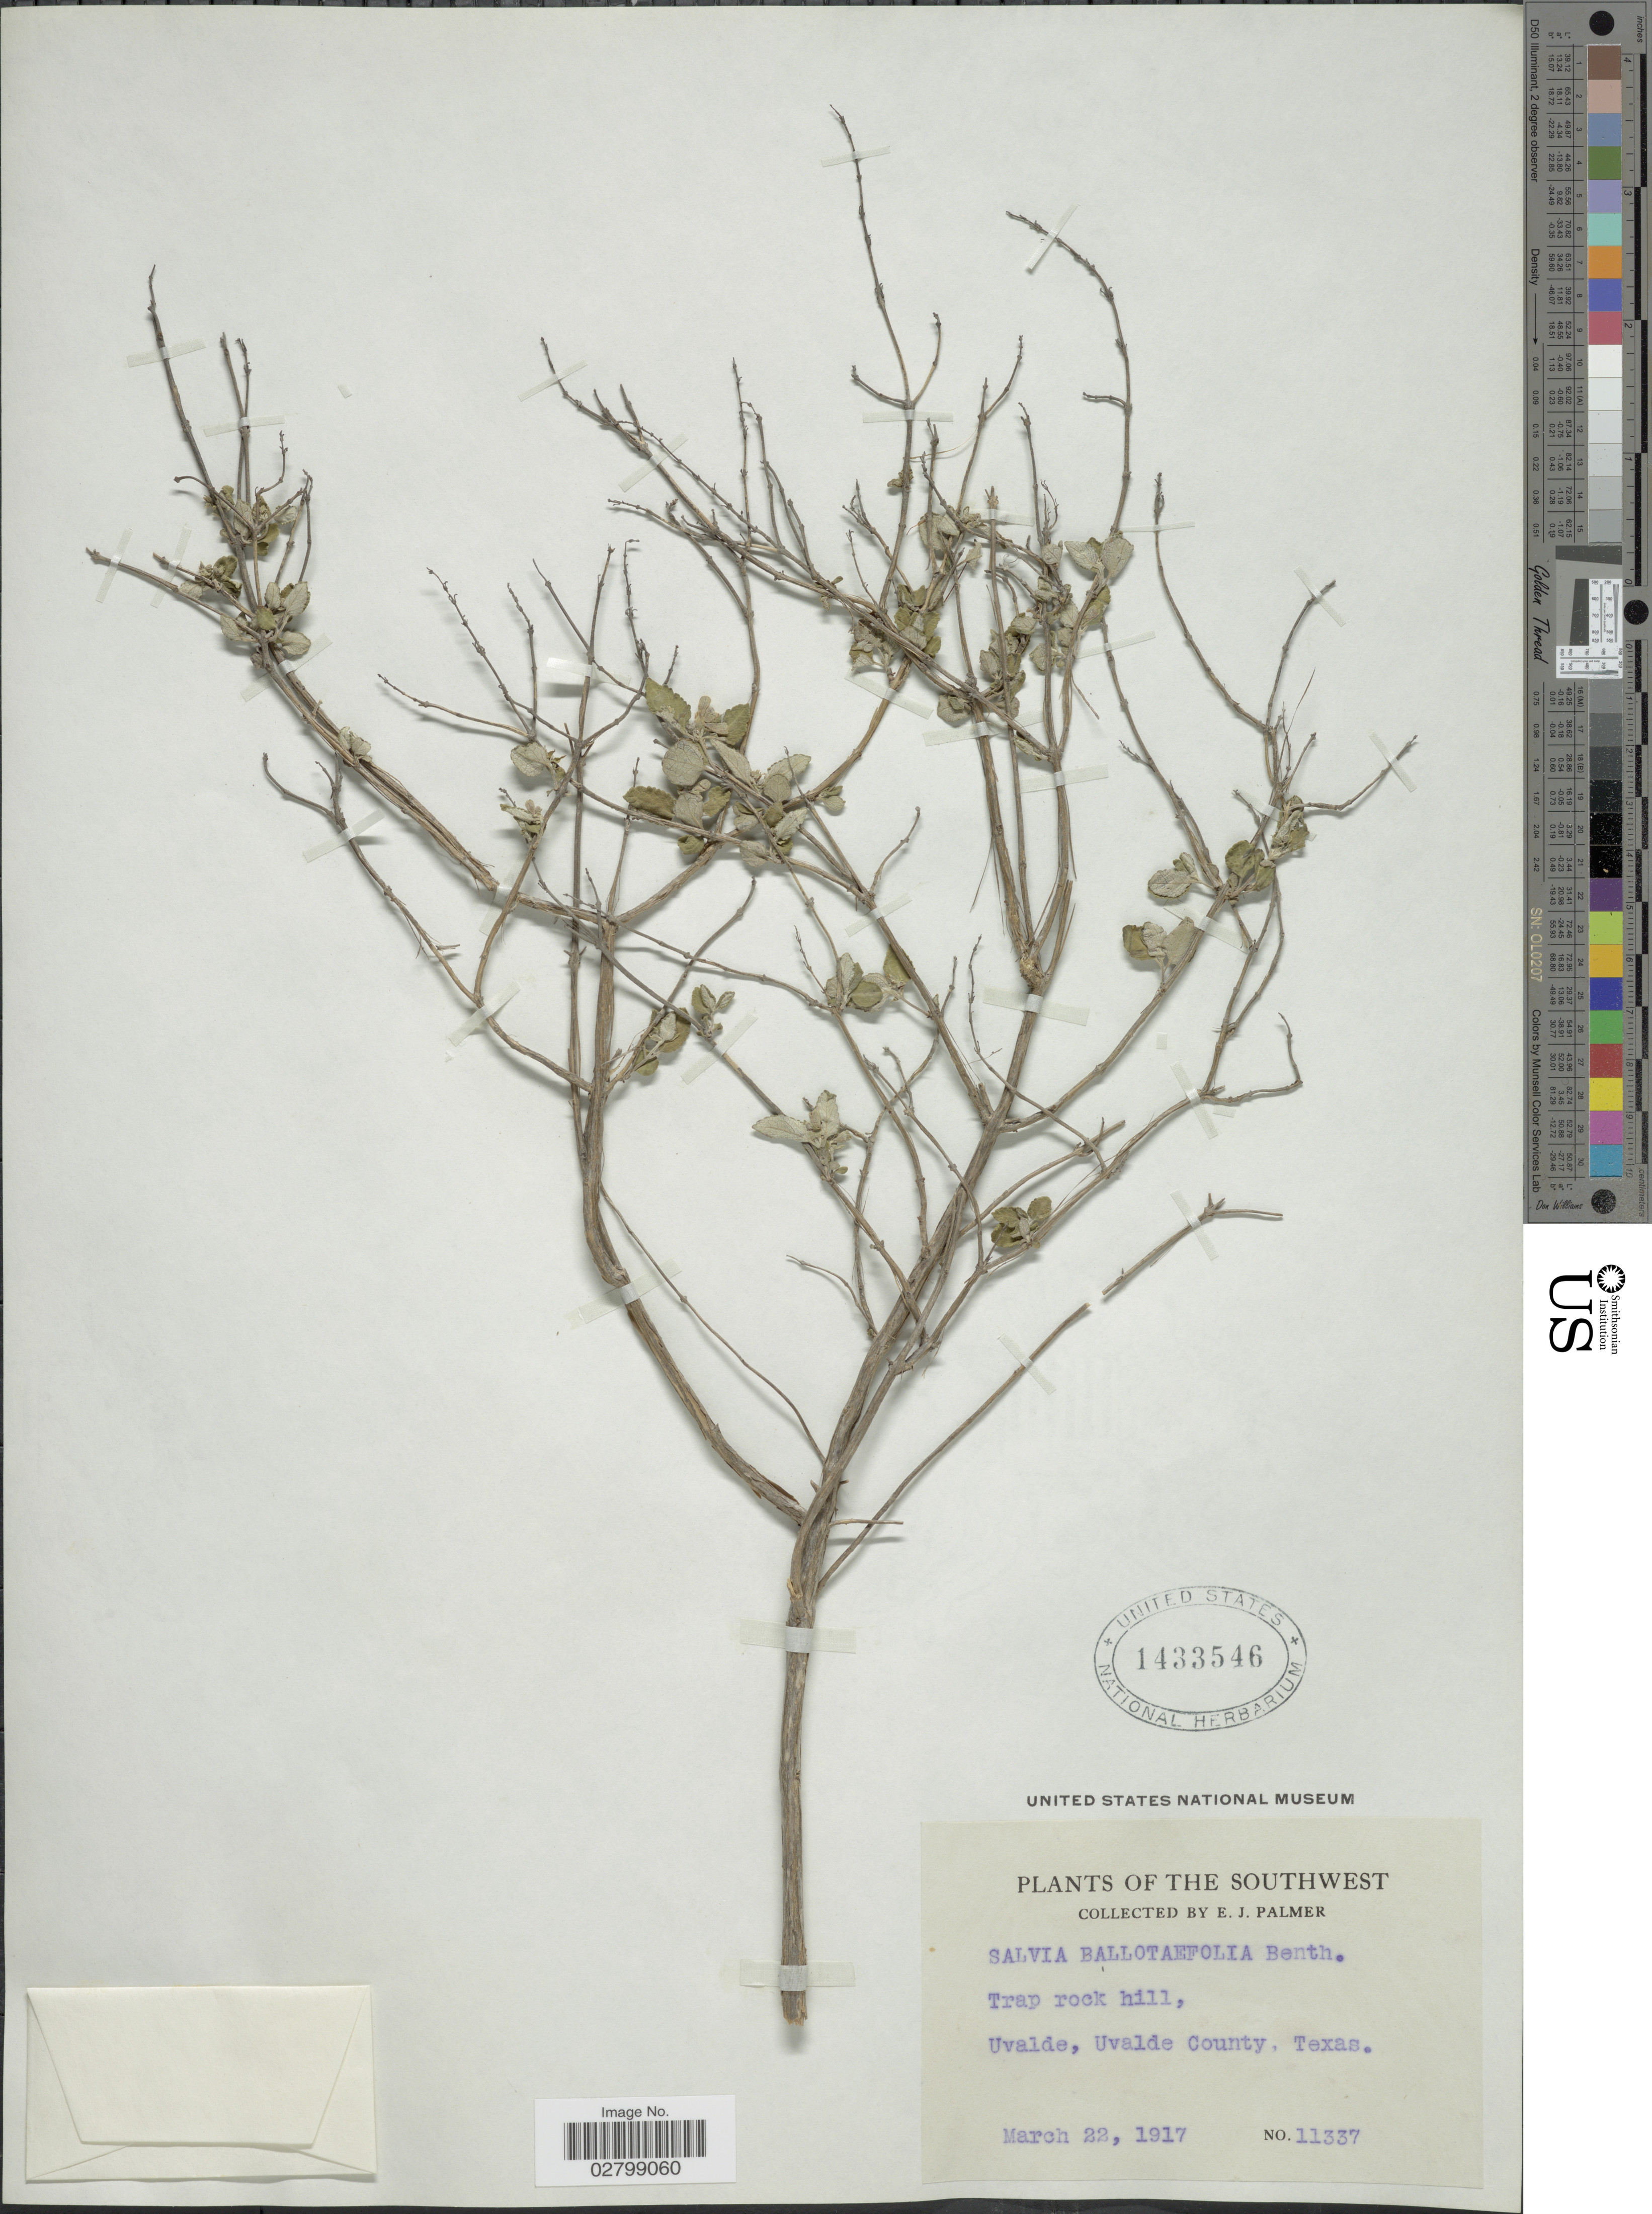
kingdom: Plantae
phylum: Tracheophyta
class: Magnoliopsida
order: Lamiales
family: Lamiaceae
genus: Salvia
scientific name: Salvia ballotiflora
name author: Benth.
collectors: E. J. Palmer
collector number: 11337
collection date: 1917-03-22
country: United States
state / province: Texas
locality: The Southwest. Uvalde, Uvalde County.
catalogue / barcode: US 1433546